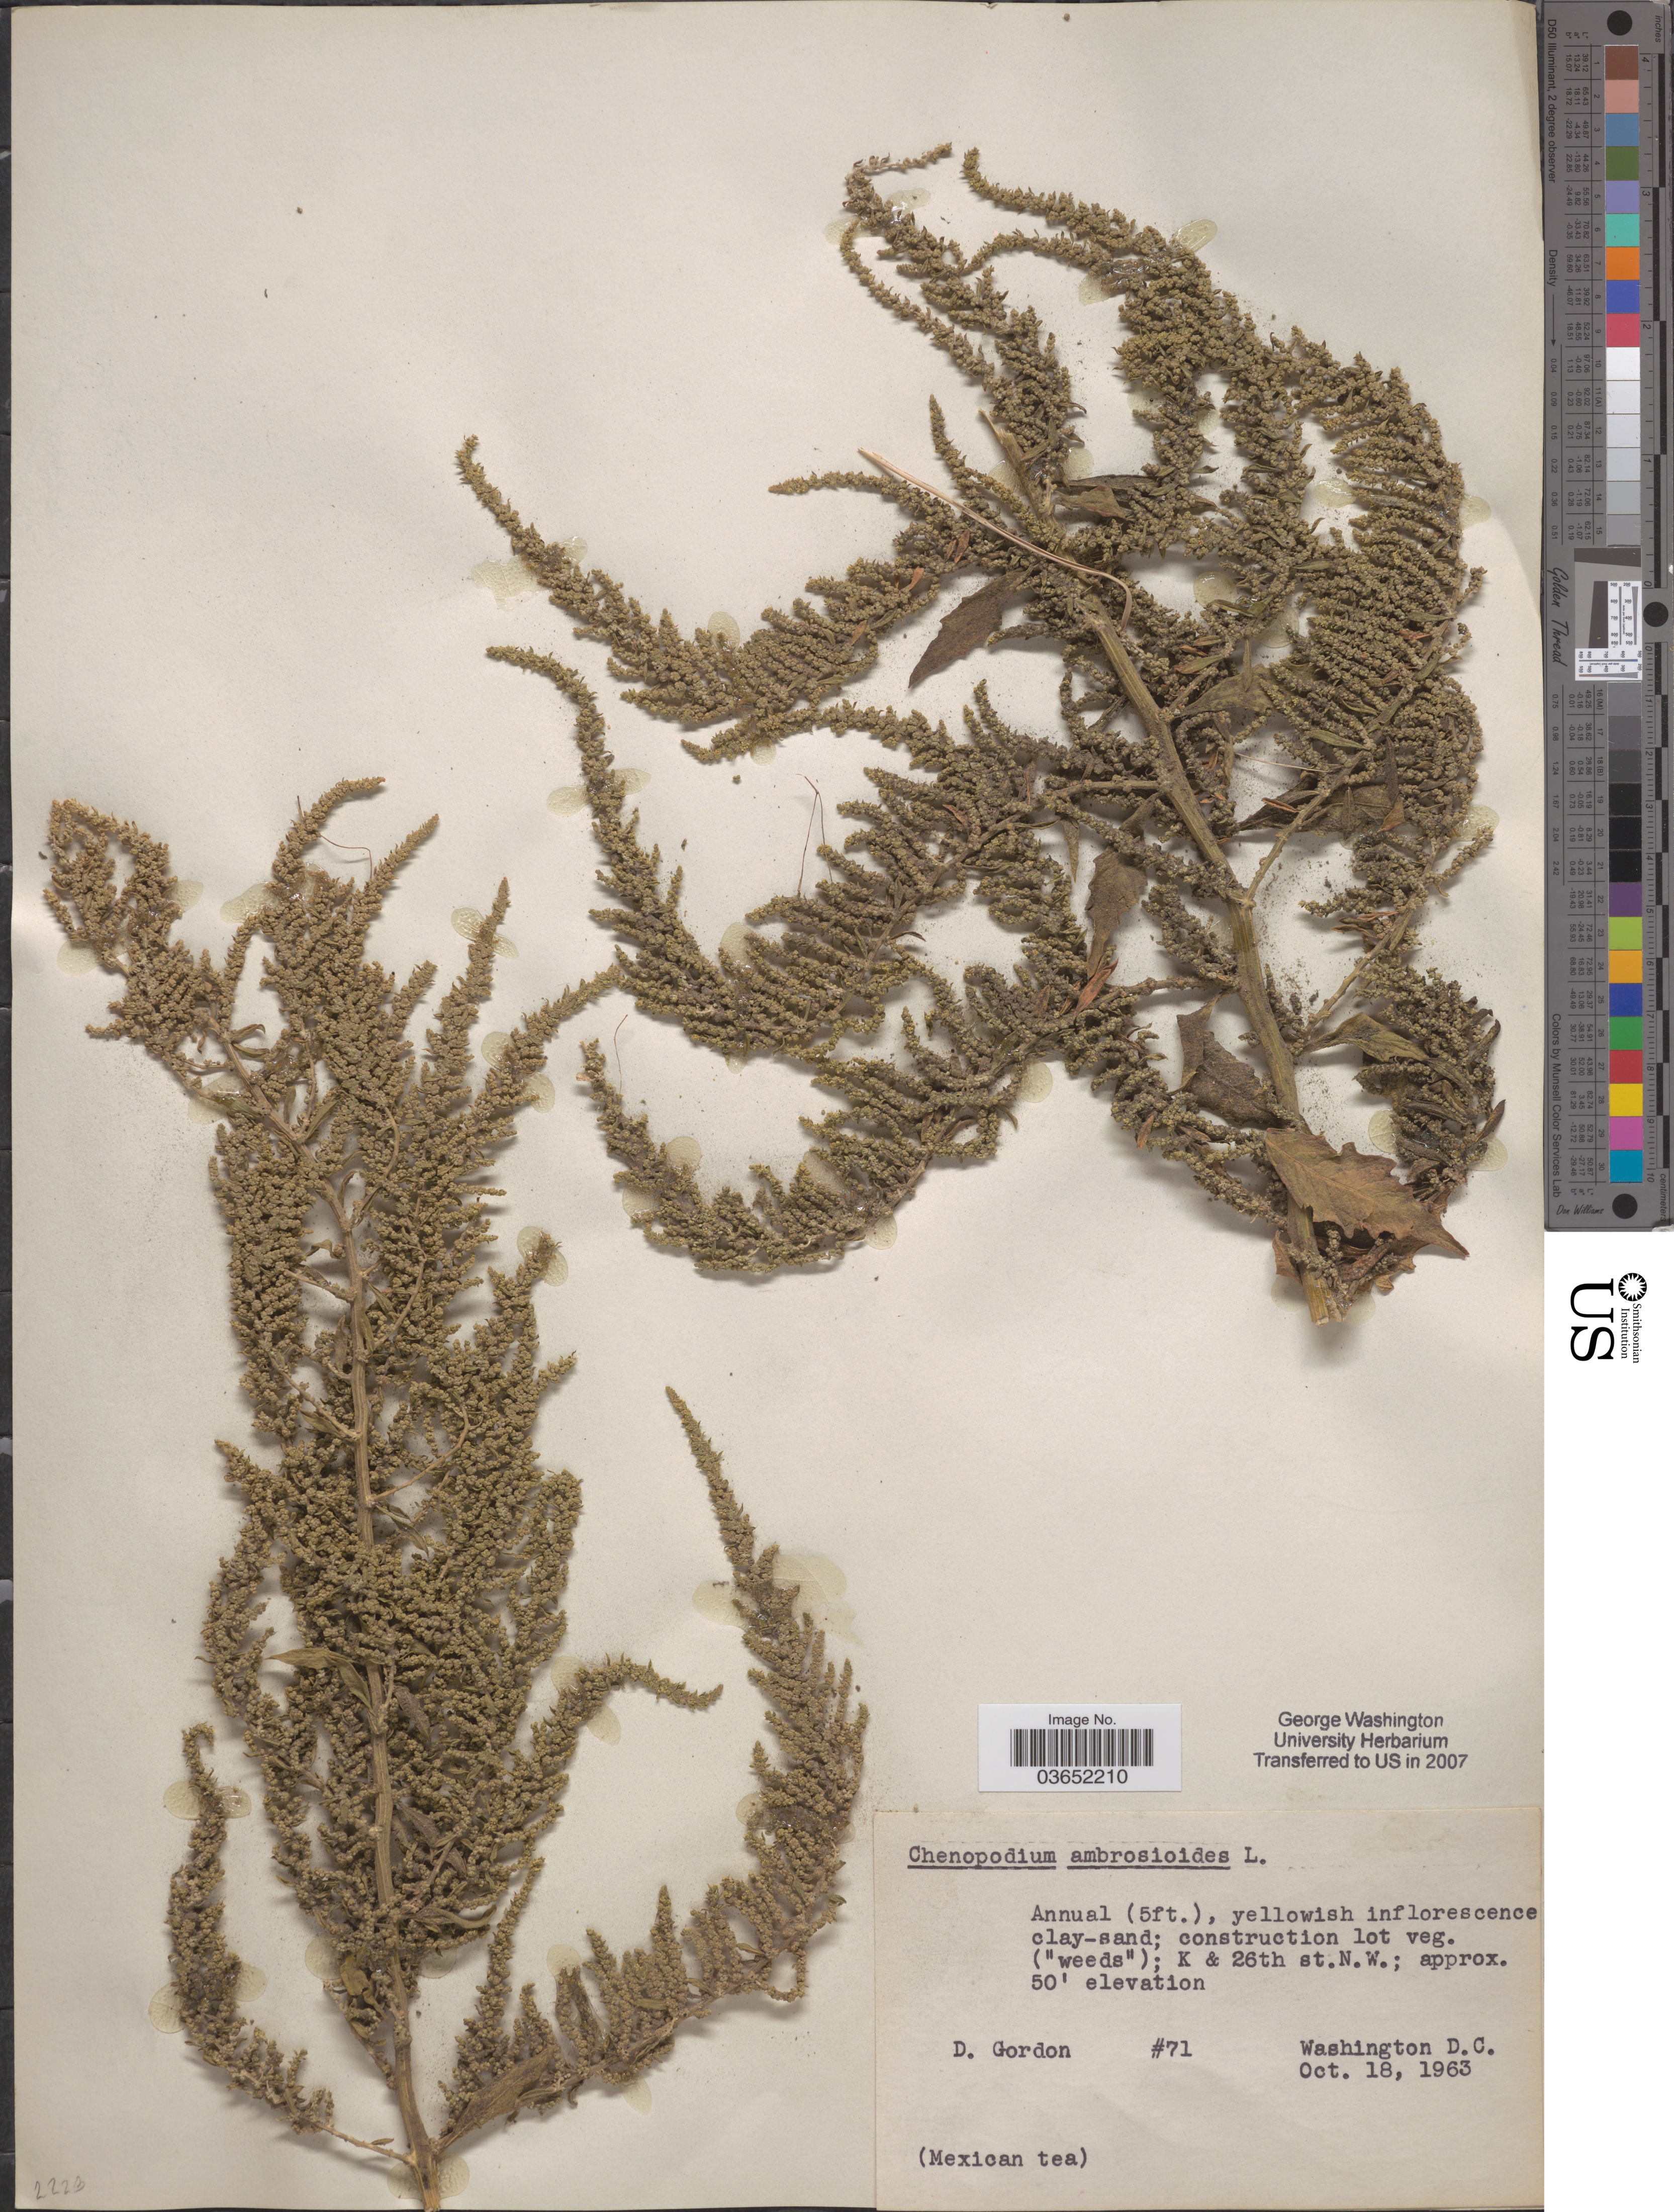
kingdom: Plantae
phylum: Tracheophyta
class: Magnoliopsida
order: Caryophyllales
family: Amaranthaceae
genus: Chenopodium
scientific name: Chenopodium ambrosioides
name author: L.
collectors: D. A. Gordon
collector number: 71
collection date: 1963-10-18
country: United States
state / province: District of Columbia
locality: K & 26th st.N.W. Washington D.C.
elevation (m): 15